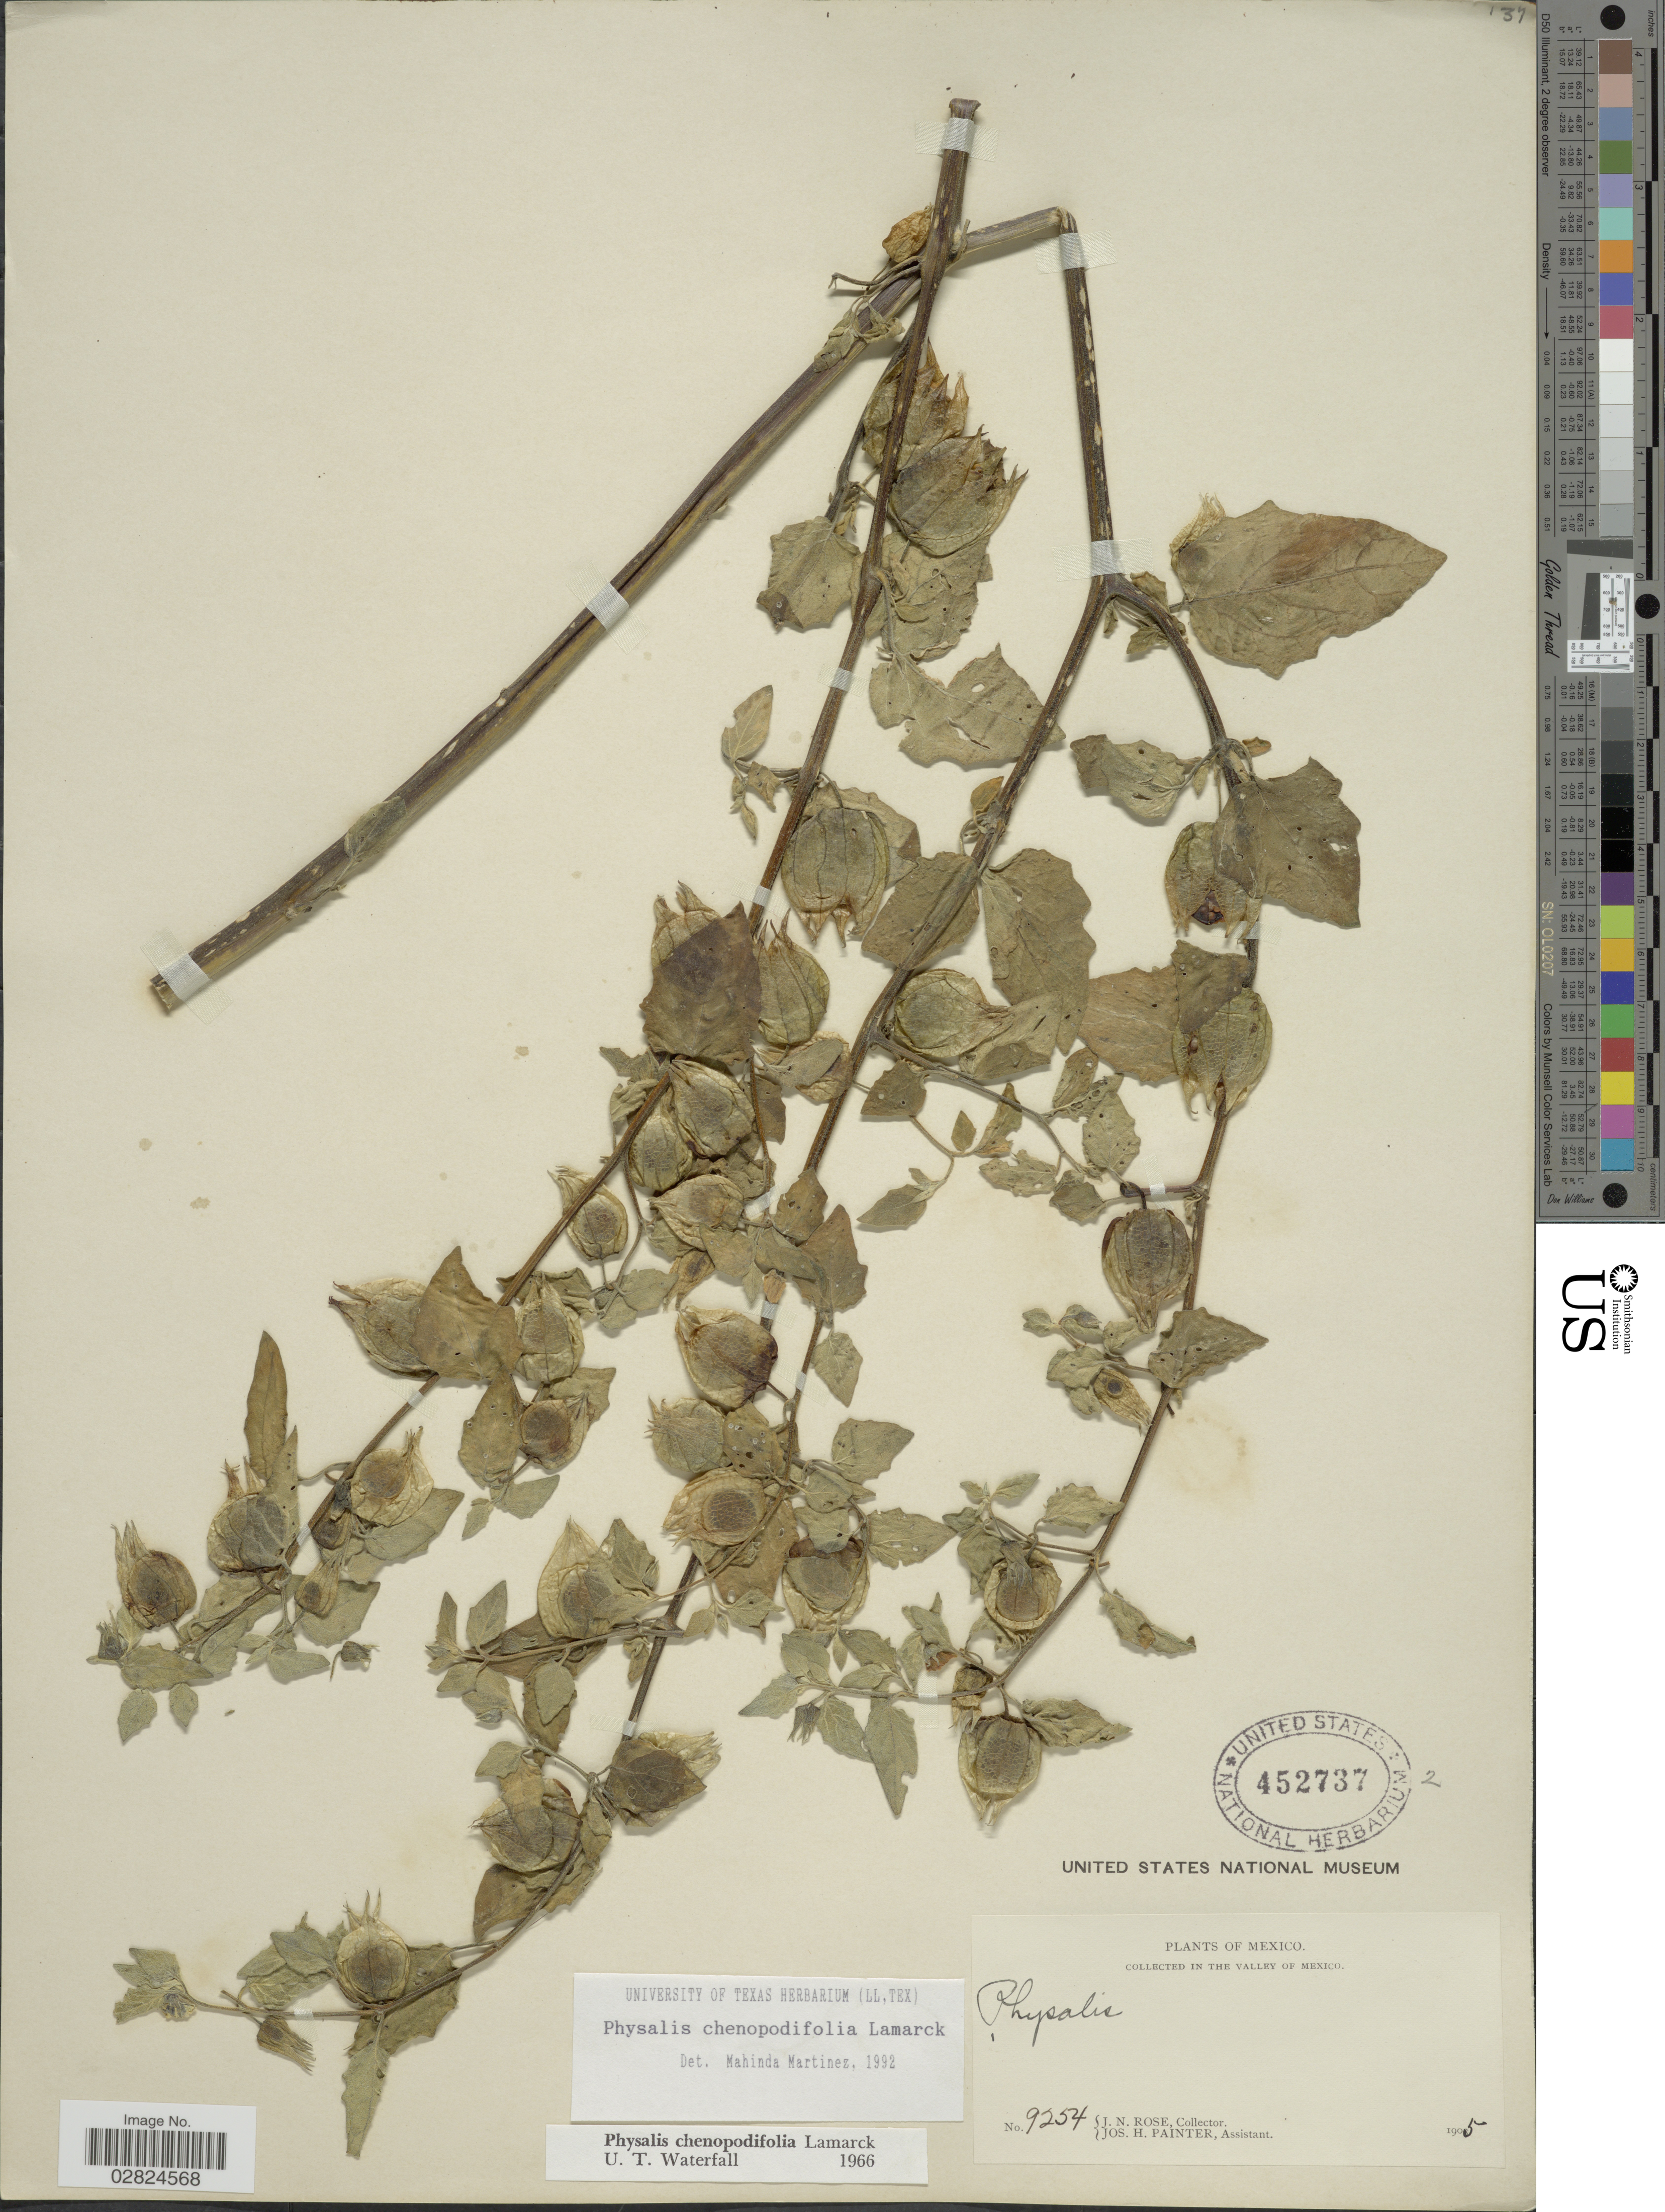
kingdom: Plantae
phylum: Tracheophyta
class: Magnoliopsida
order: Solanales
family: Solanaceae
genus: Physalis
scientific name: Physalis chenopodifolia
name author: Lam.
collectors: J. N. Rose & R. Hay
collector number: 9254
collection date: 1905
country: Mexico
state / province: México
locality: Valley of Mexico.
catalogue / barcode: US 452737